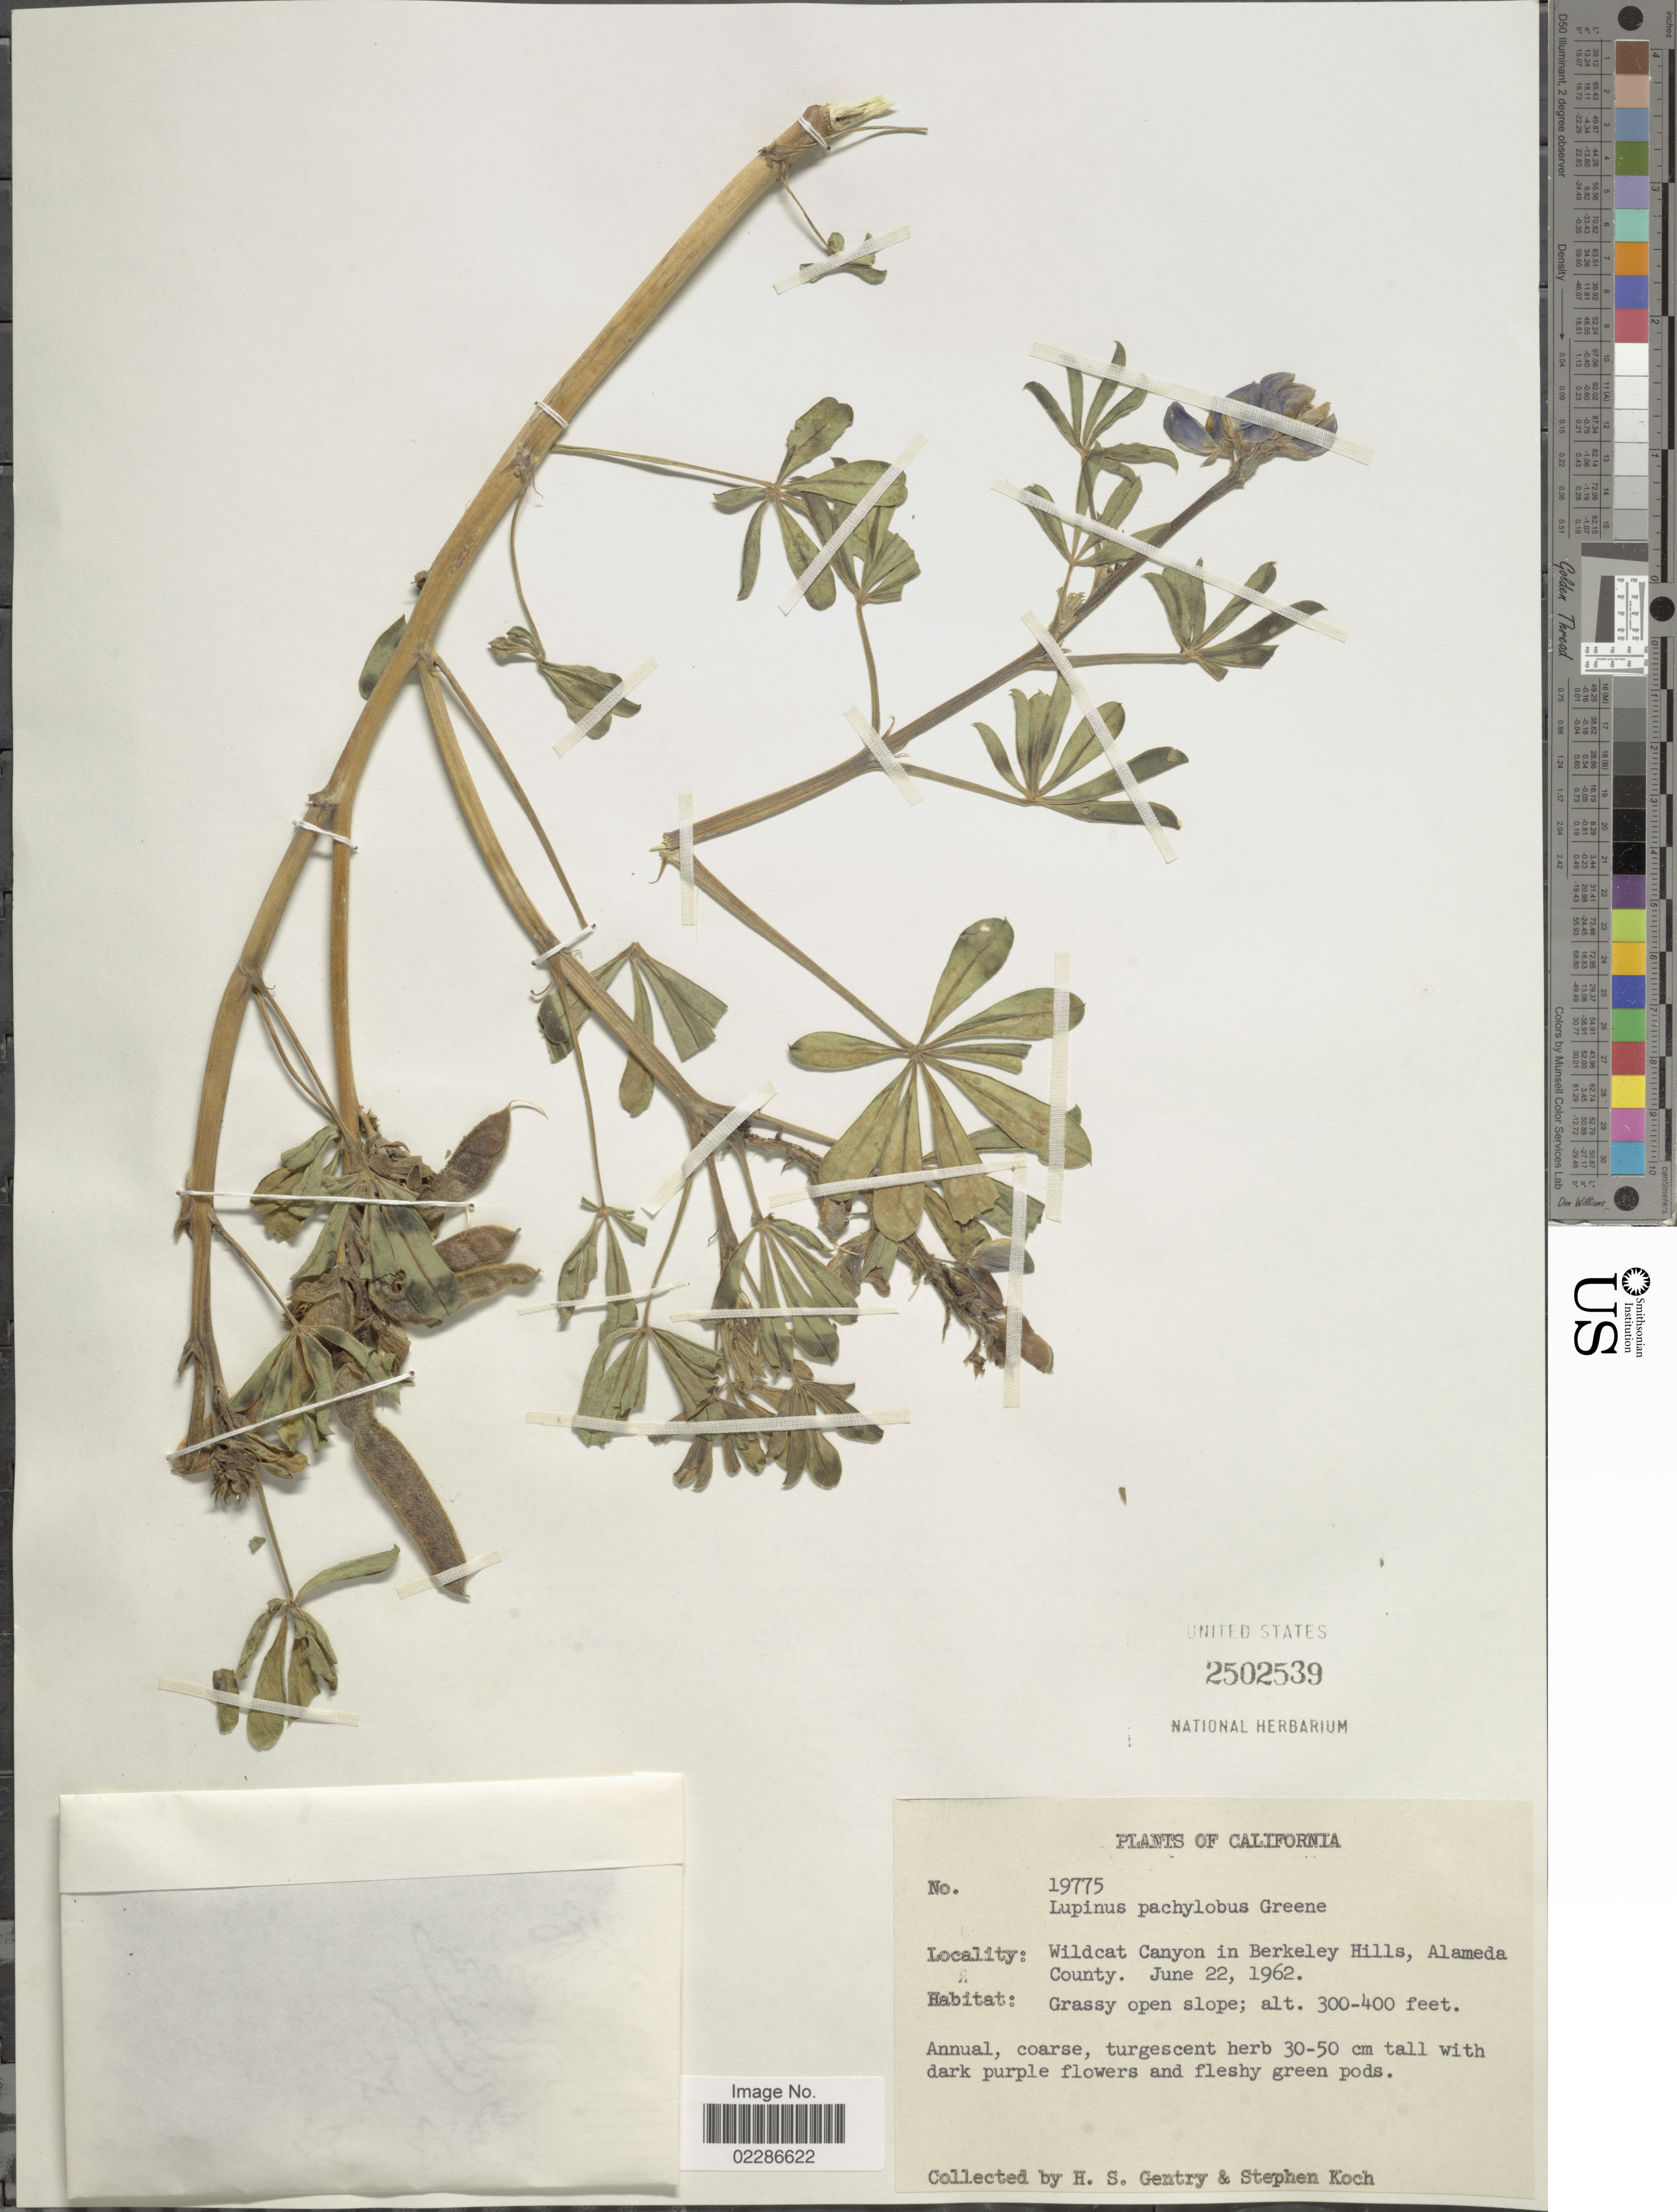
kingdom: Plantae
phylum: Tracheophyta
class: Magnoliopsida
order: Fabales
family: Fabaceae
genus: Lupinus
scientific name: Lupinus pachylobus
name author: Greene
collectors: H. S. Gentry & S. D. Koch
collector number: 1997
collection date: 1962-06-22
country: United States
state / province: California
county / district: Alameda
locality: Wildcat Canyon in Berkeley Hills, Alameda County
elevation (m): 91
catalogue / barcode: US 2502539